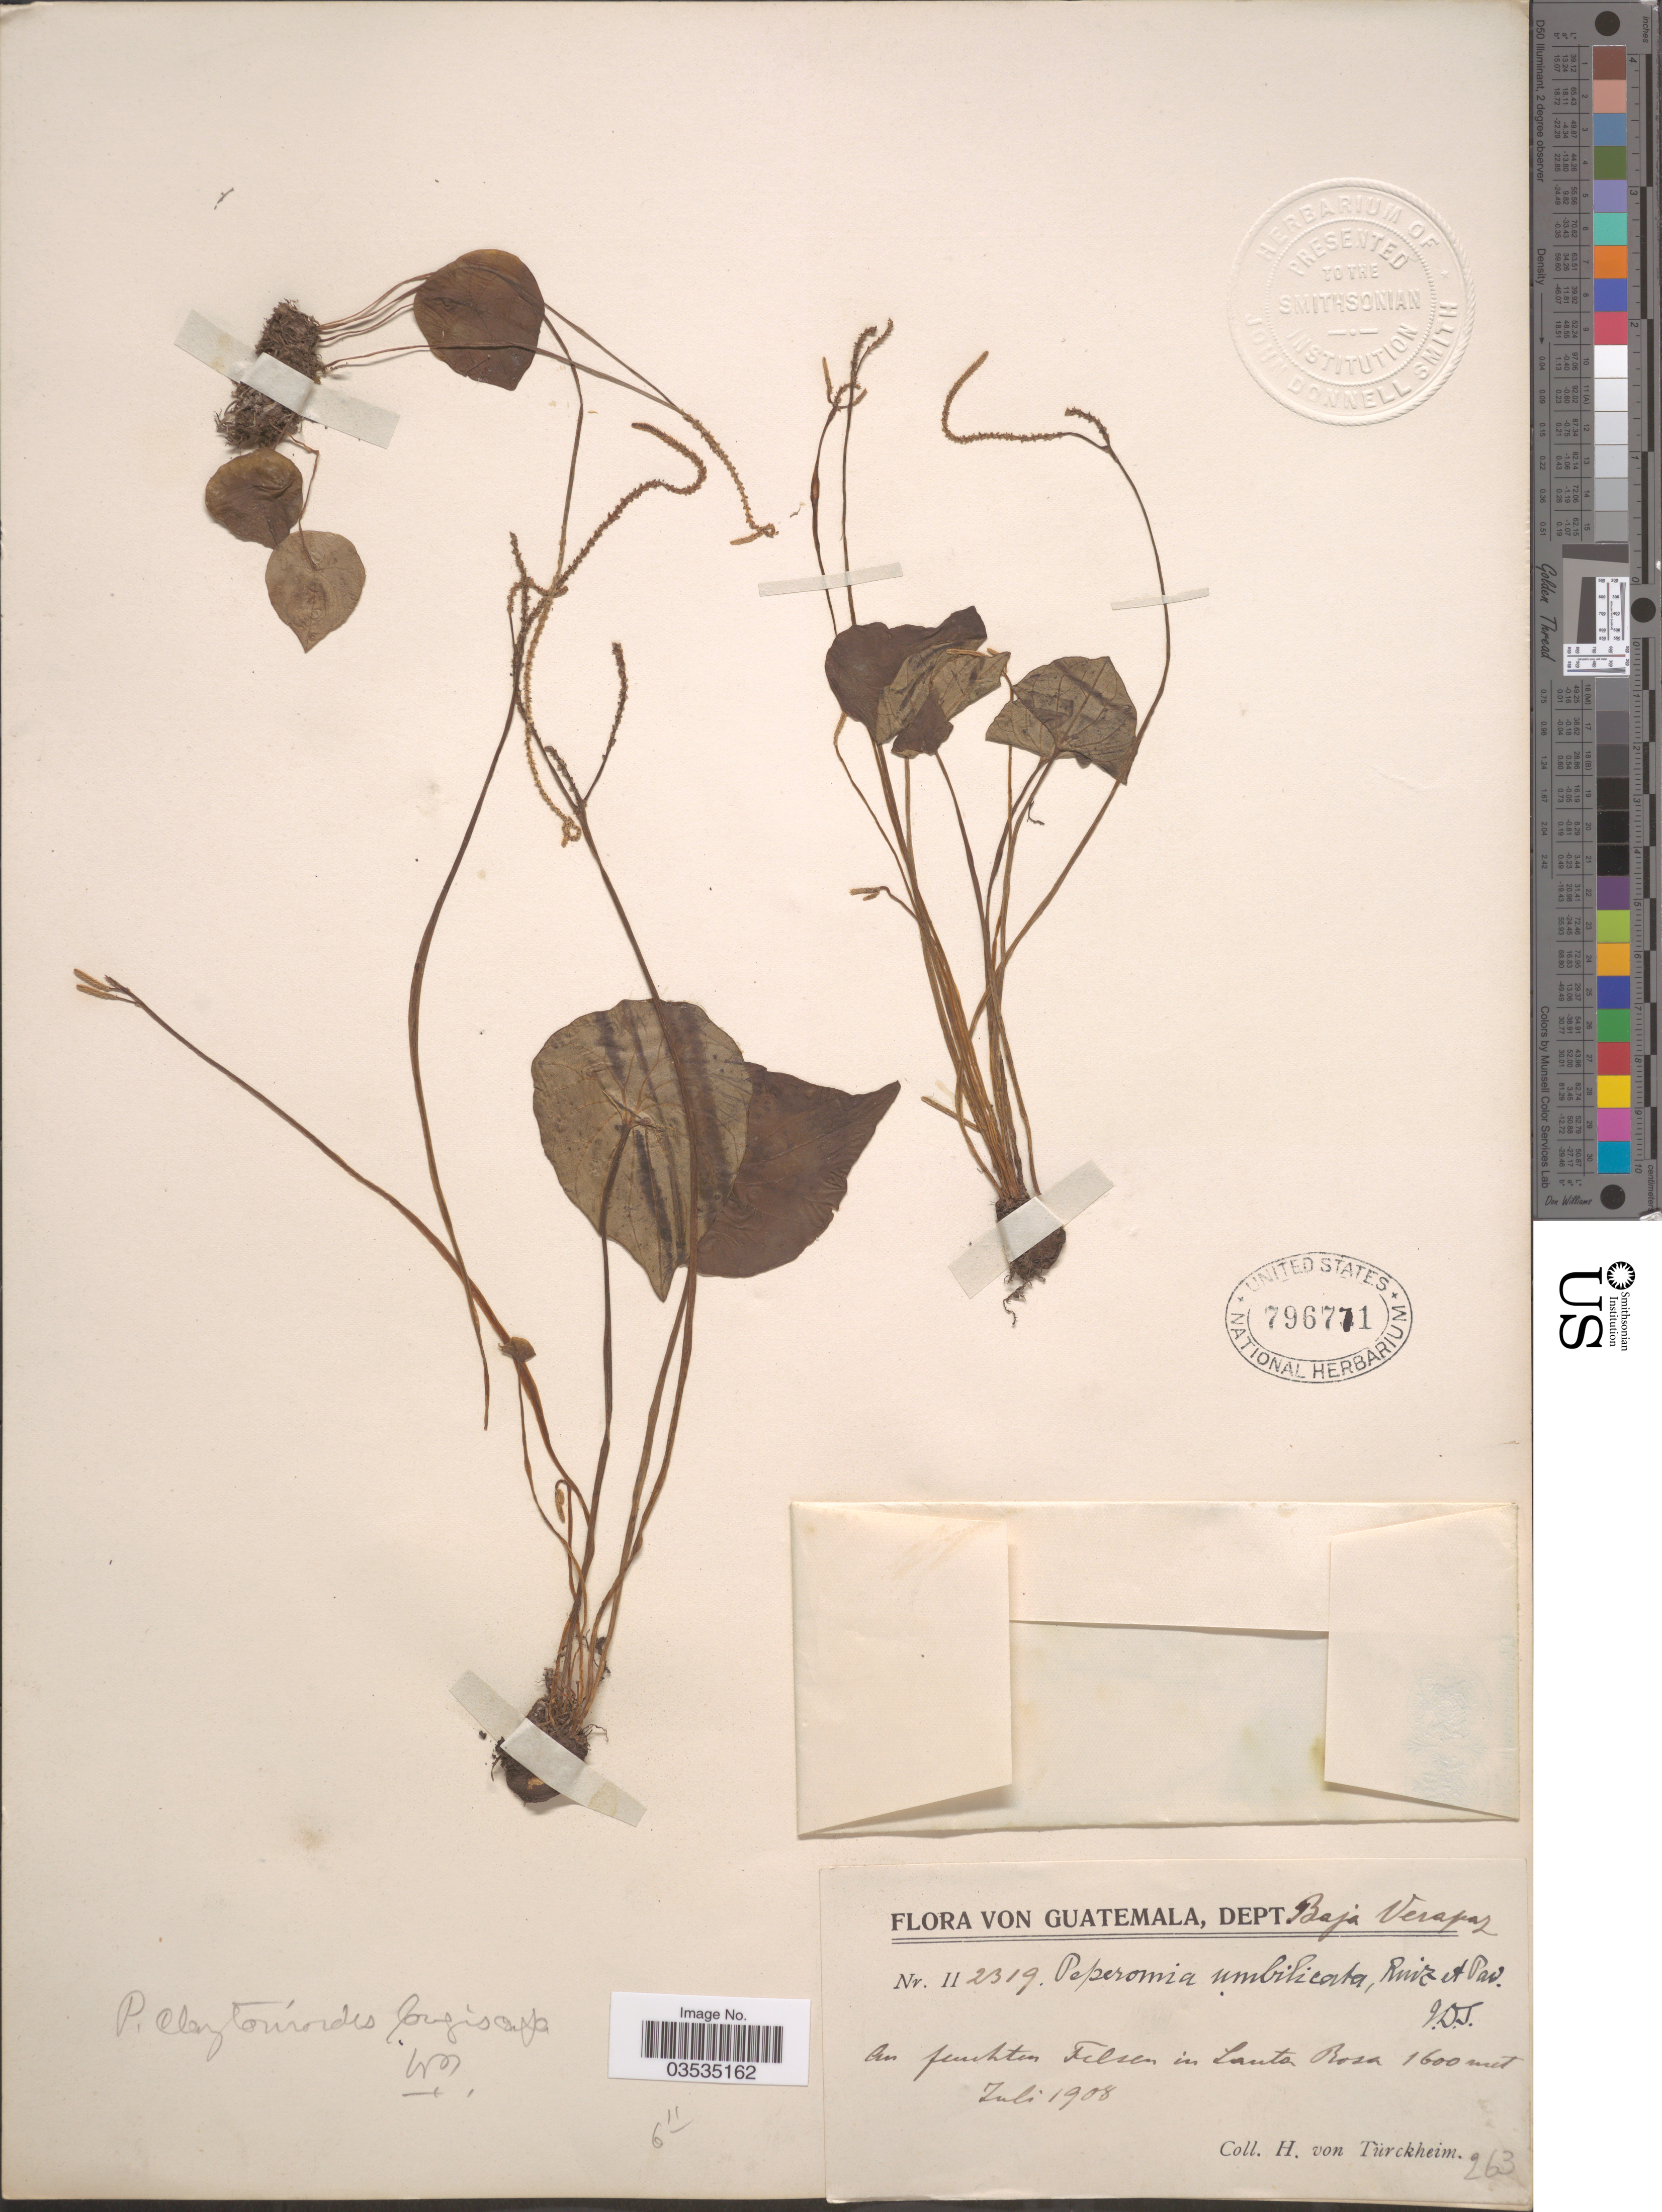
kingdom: Plantae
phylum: Tracheophyta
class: Magnoliopsida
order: Piperales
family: Piperaceae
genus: Peperomia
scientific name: Peperomia claytonioides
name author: Kunth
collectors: H. von Türckheim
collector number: II2319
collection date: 1908-07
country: Guatemala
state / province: Baja Verapaz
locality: Dept. Baja Verapaz. An fruchten Felsen in Santa Rosa.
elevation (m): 1600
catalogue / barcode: US 796771